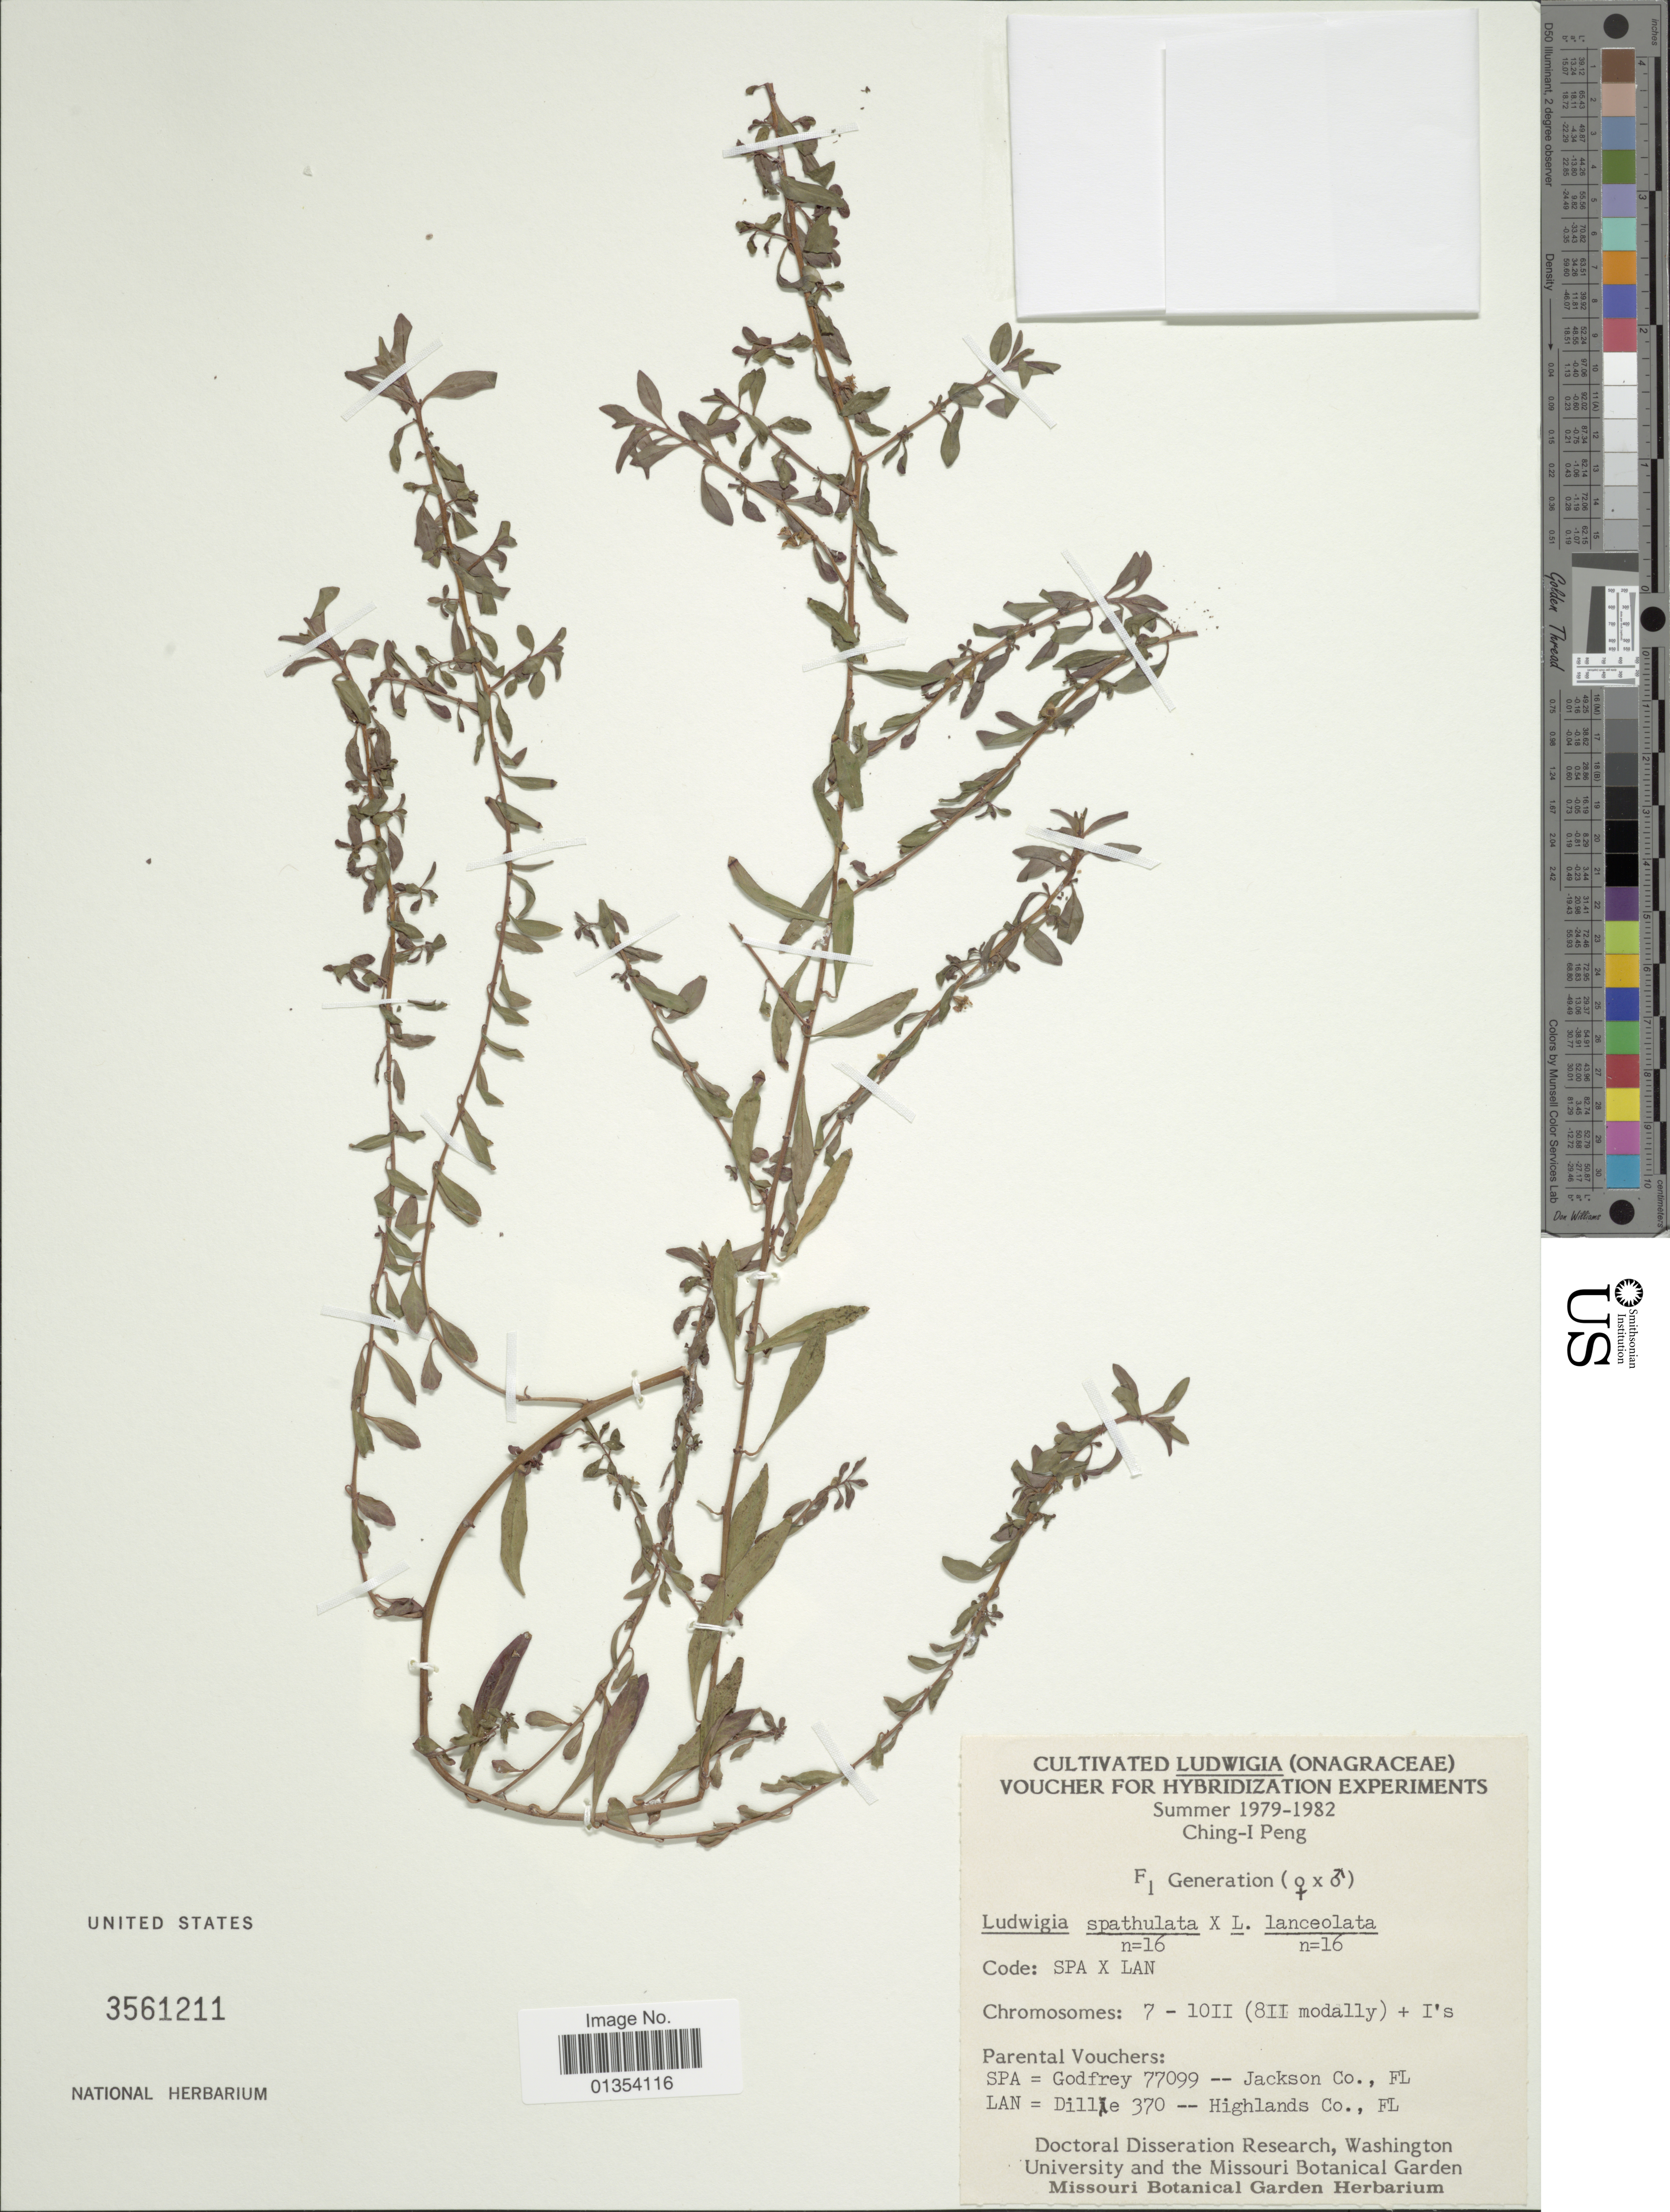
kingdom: Plantae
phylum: Tracheophyta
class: Magnoliopsida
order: Myrtales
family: Onagraceae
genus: Ludwigia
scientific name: Ludwigia suffruticosa x L. lanceolata Elliott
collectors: C.-I Peng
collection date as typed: Summer 1979 - 1982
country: United States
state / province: Missouri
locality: Missouri Botanical Garden (cultivated)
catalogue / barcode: US 3561211